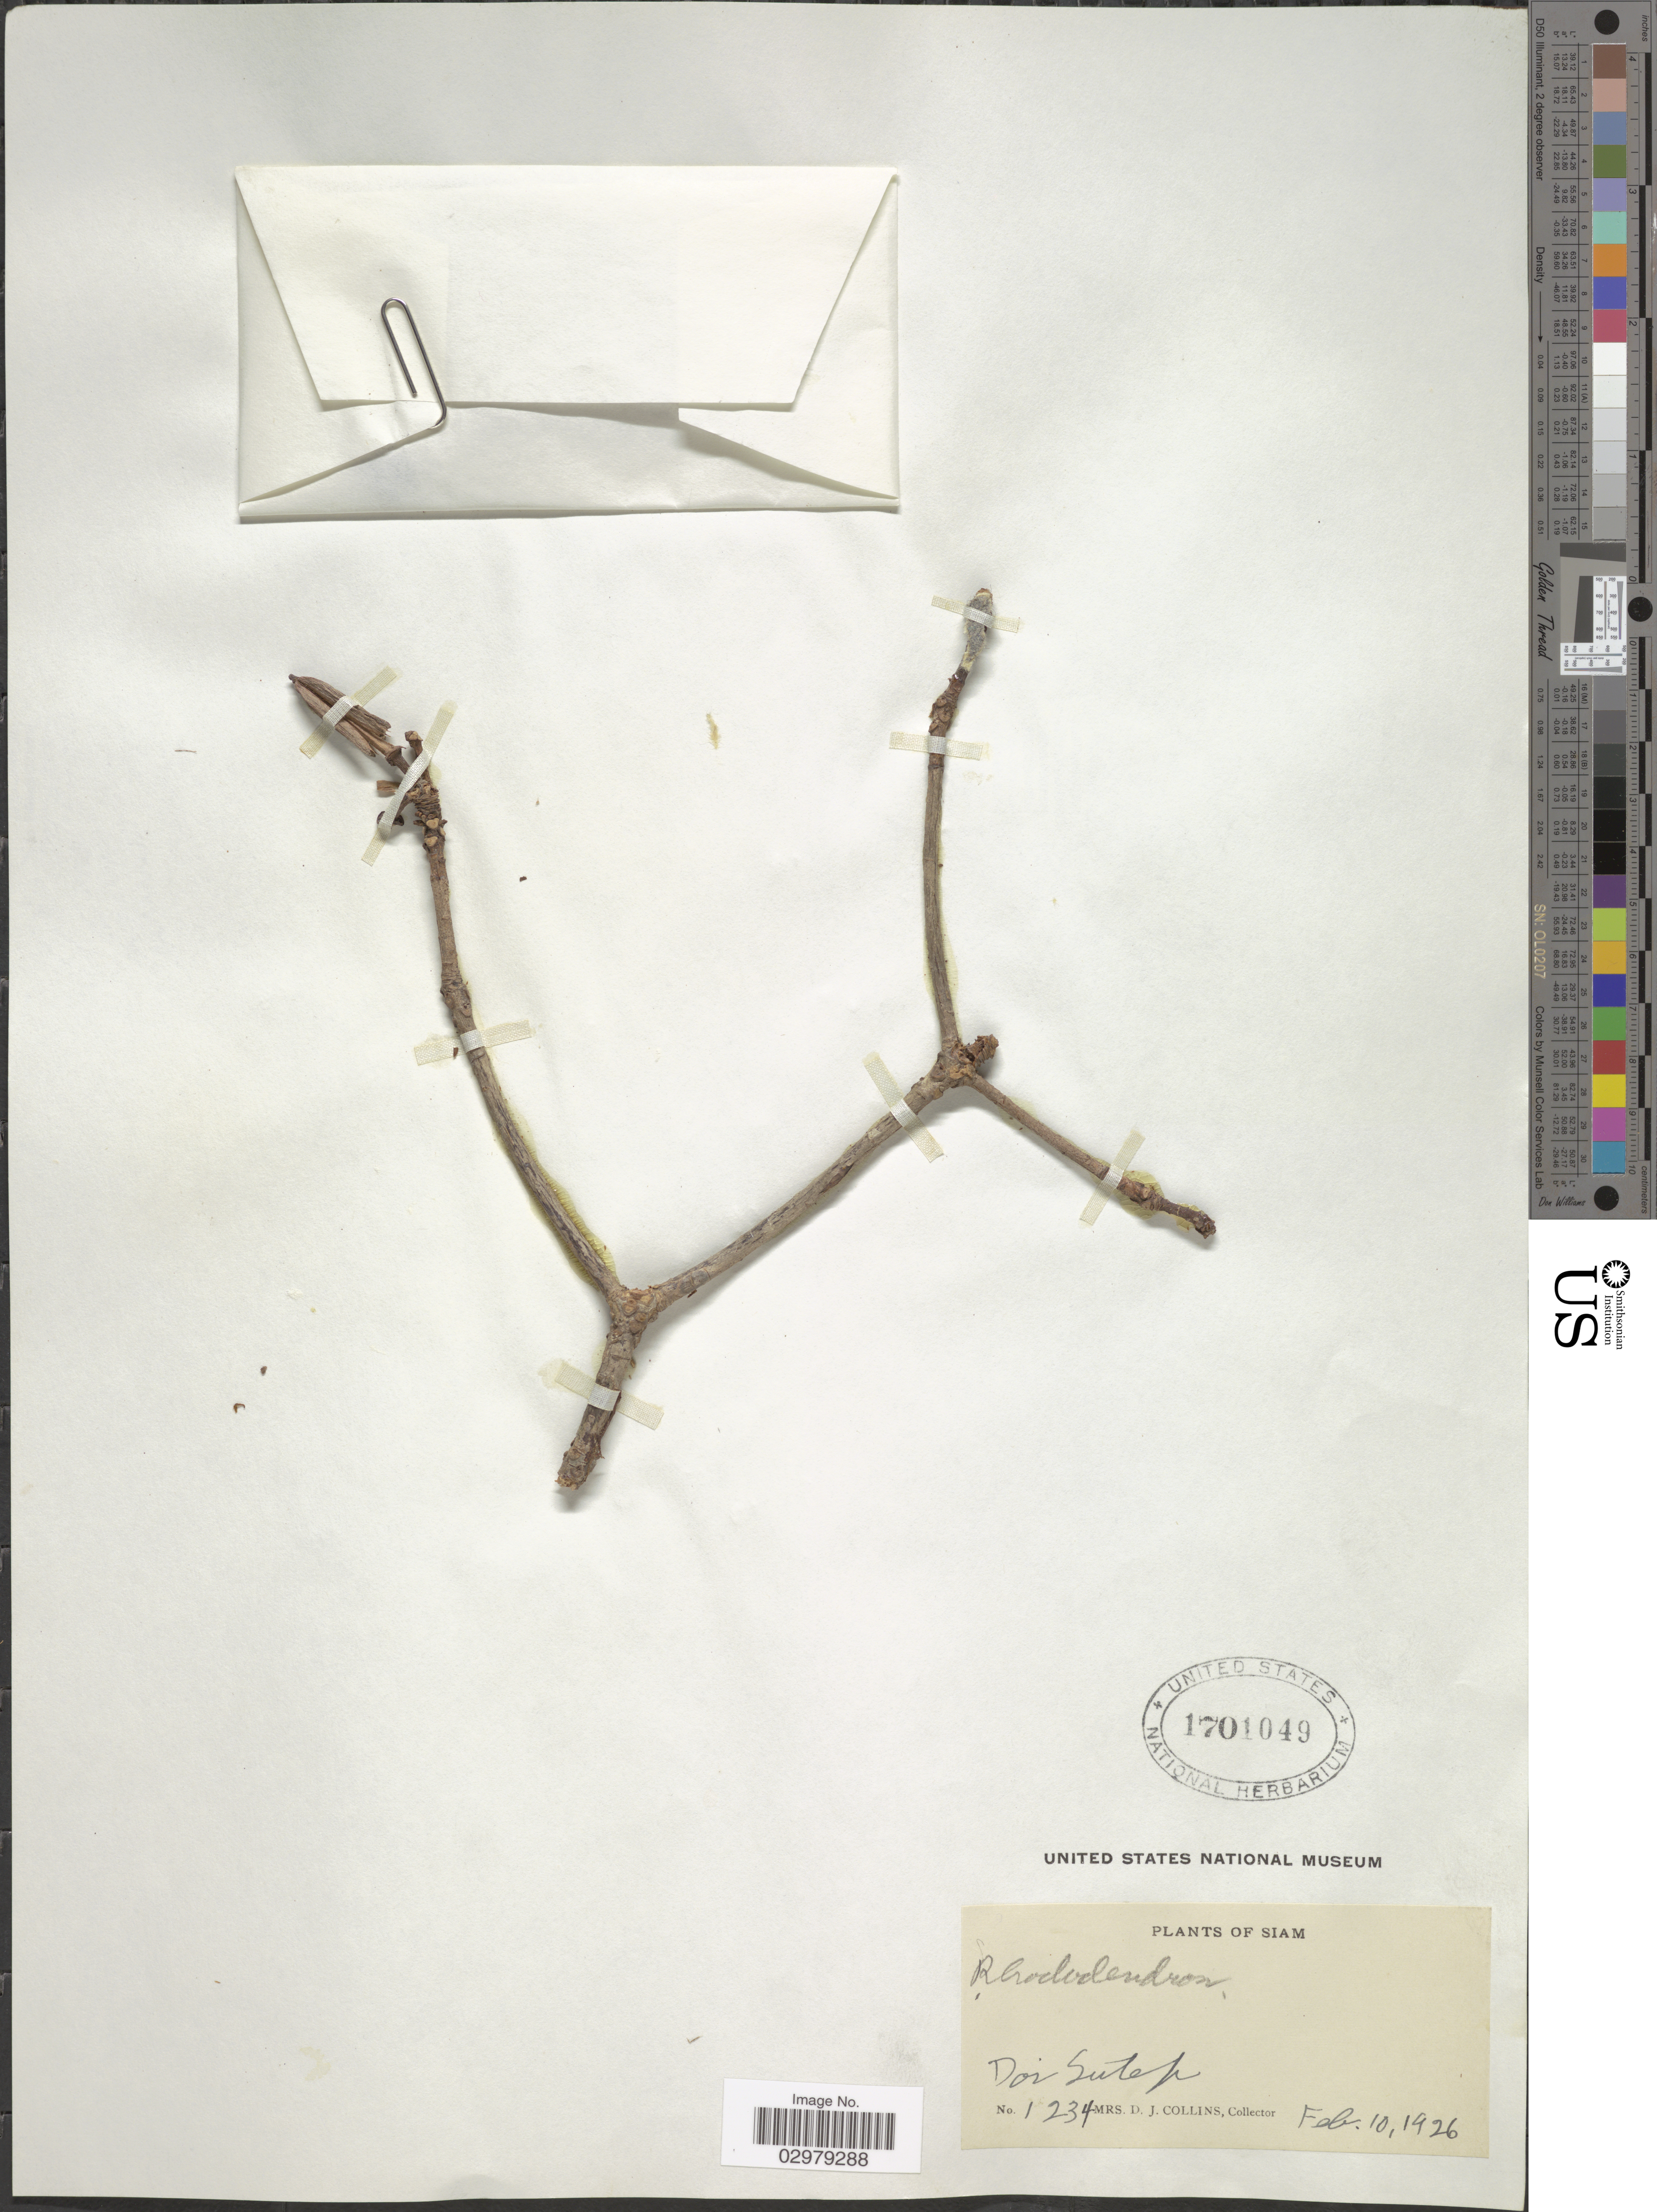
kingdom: Plantae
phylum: Tracheophyta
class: Magnoliopsida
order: Ericales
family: Ericaceae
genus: Rhododendron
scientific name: Rhododendron sp.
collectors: Mrs. D. J. Collins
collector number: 1234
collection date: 1926-02-10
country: Thailand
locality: Siam. Doi Sutep.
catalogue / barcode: US 1701049